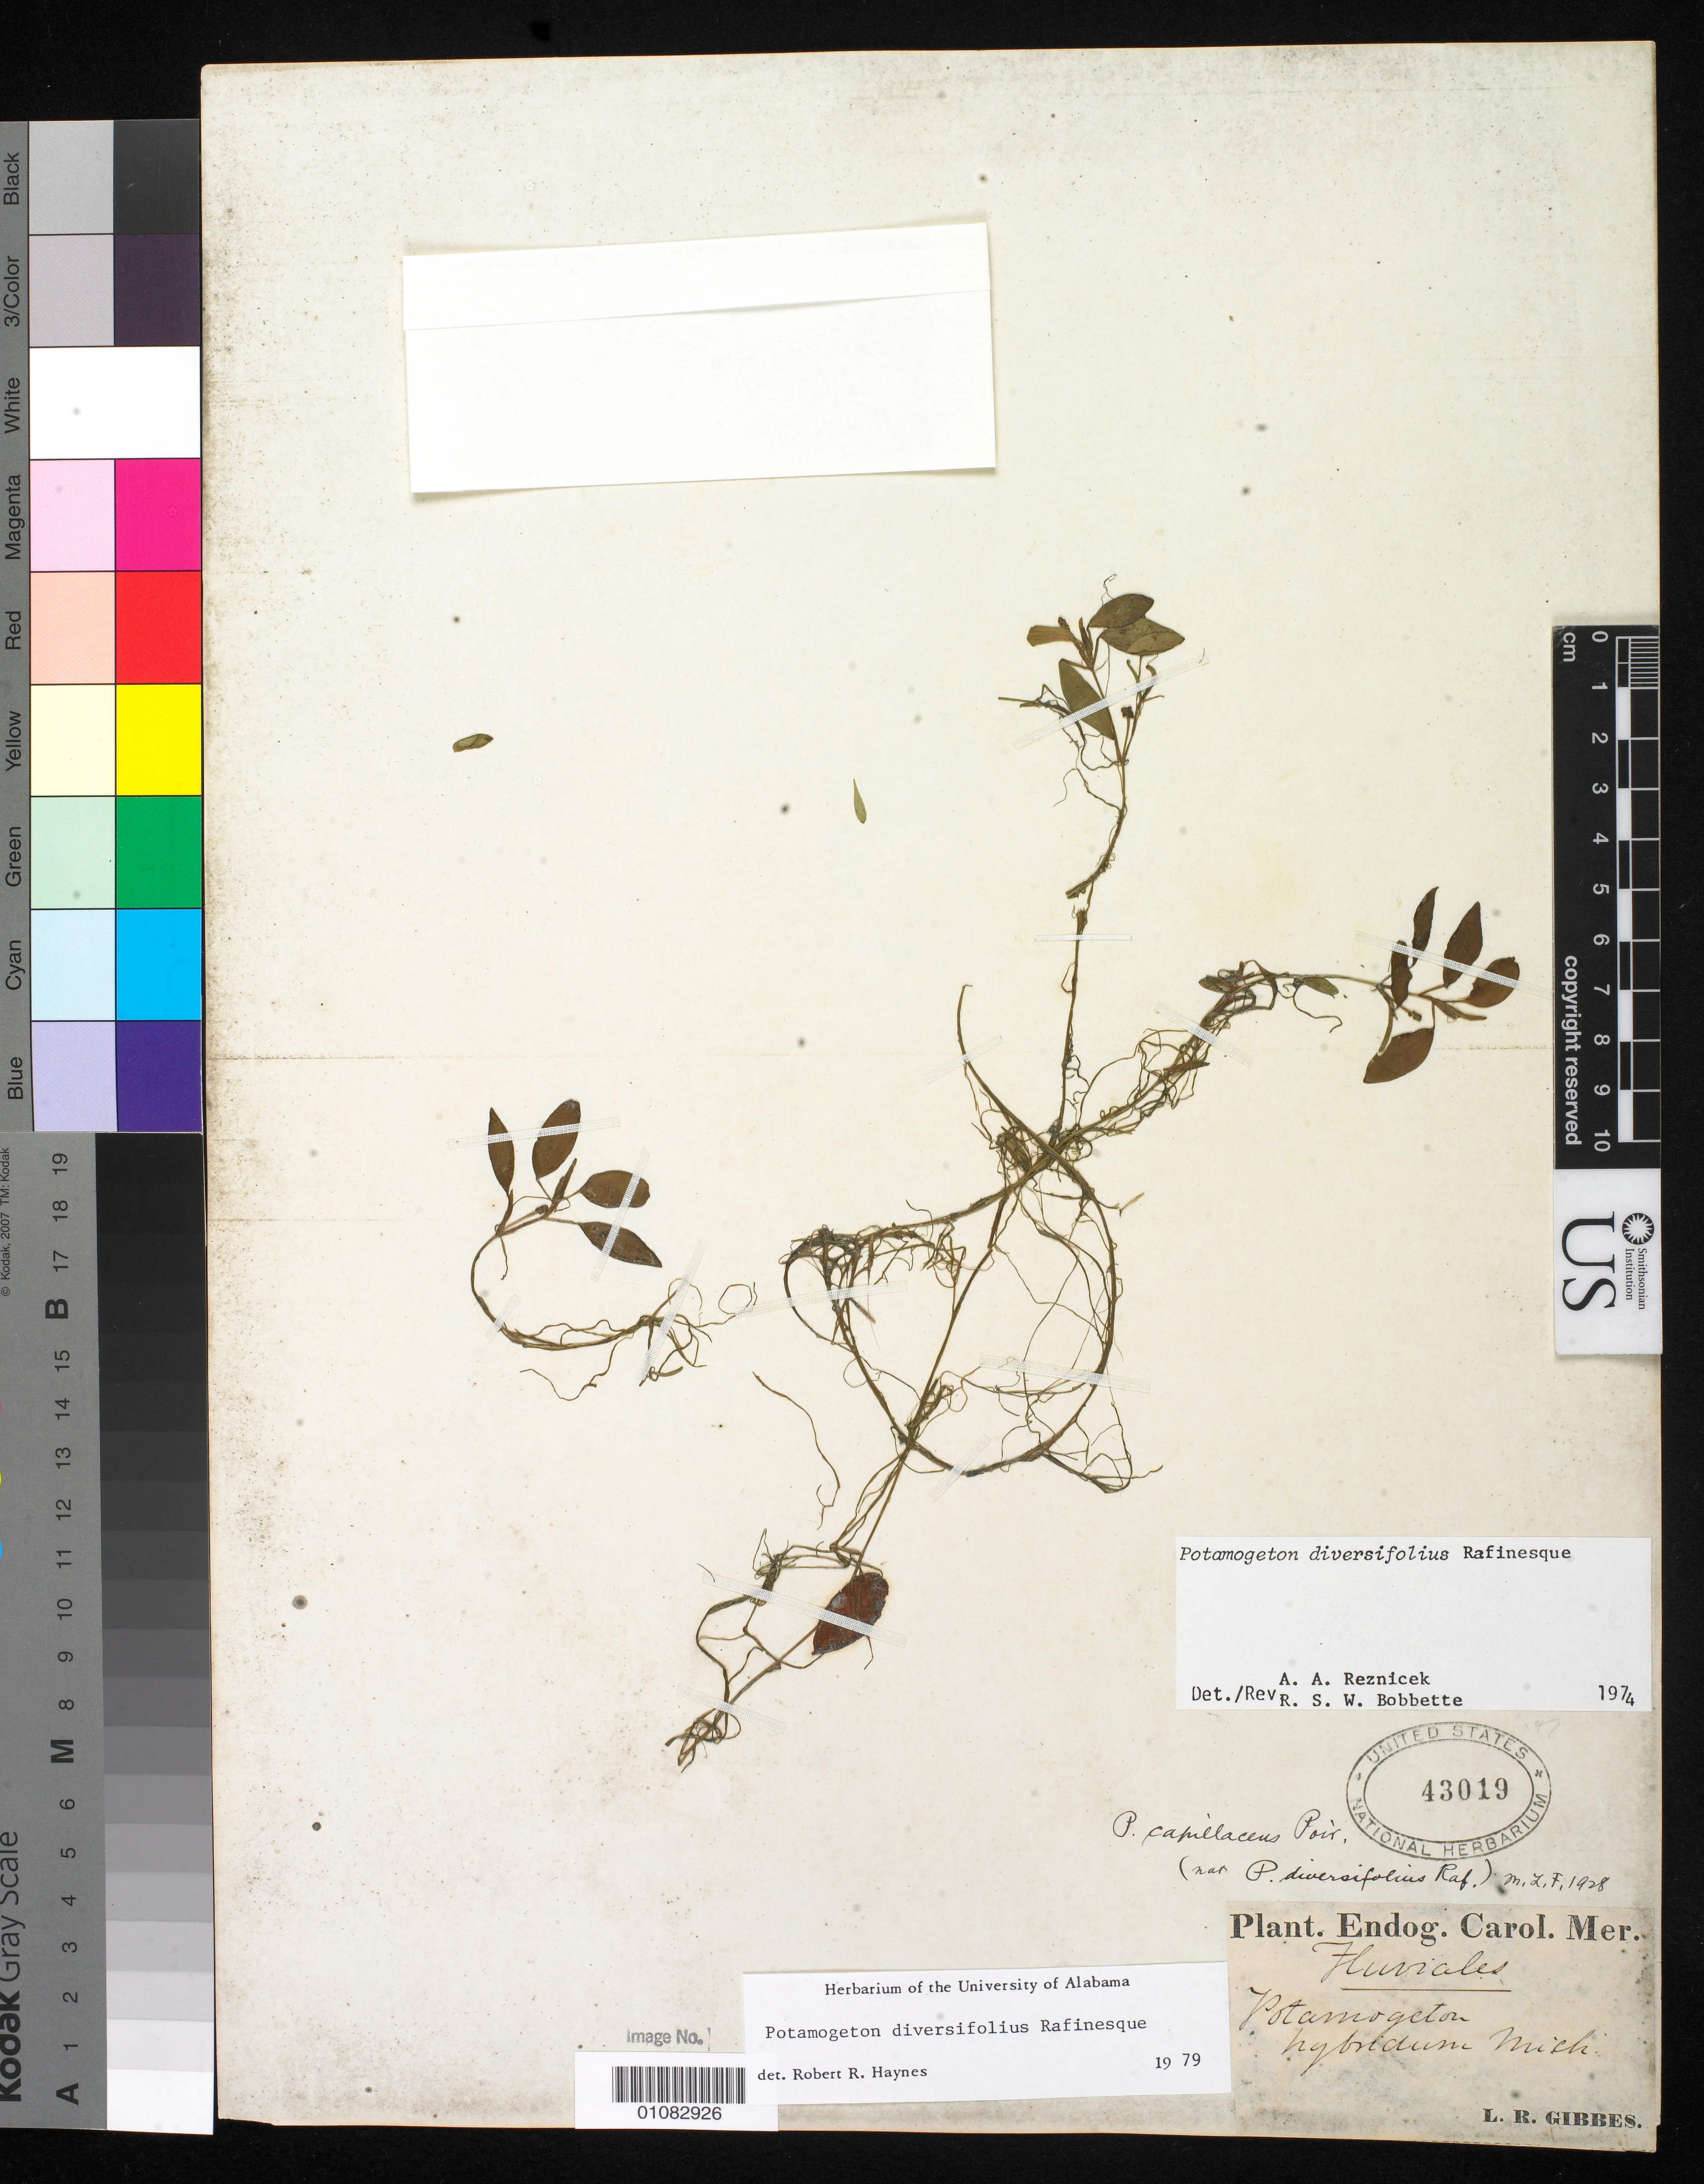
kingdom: Plantae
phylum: Tracheophyta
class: Liliopsida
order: Alismatales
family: Potamogetonaceae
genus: Potamogeton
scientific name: Potamogeton diversifolius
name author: Raf.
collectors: L. Gibbes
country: United States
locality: South Carolina or North Carolina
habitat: River.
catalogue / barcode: US 43019